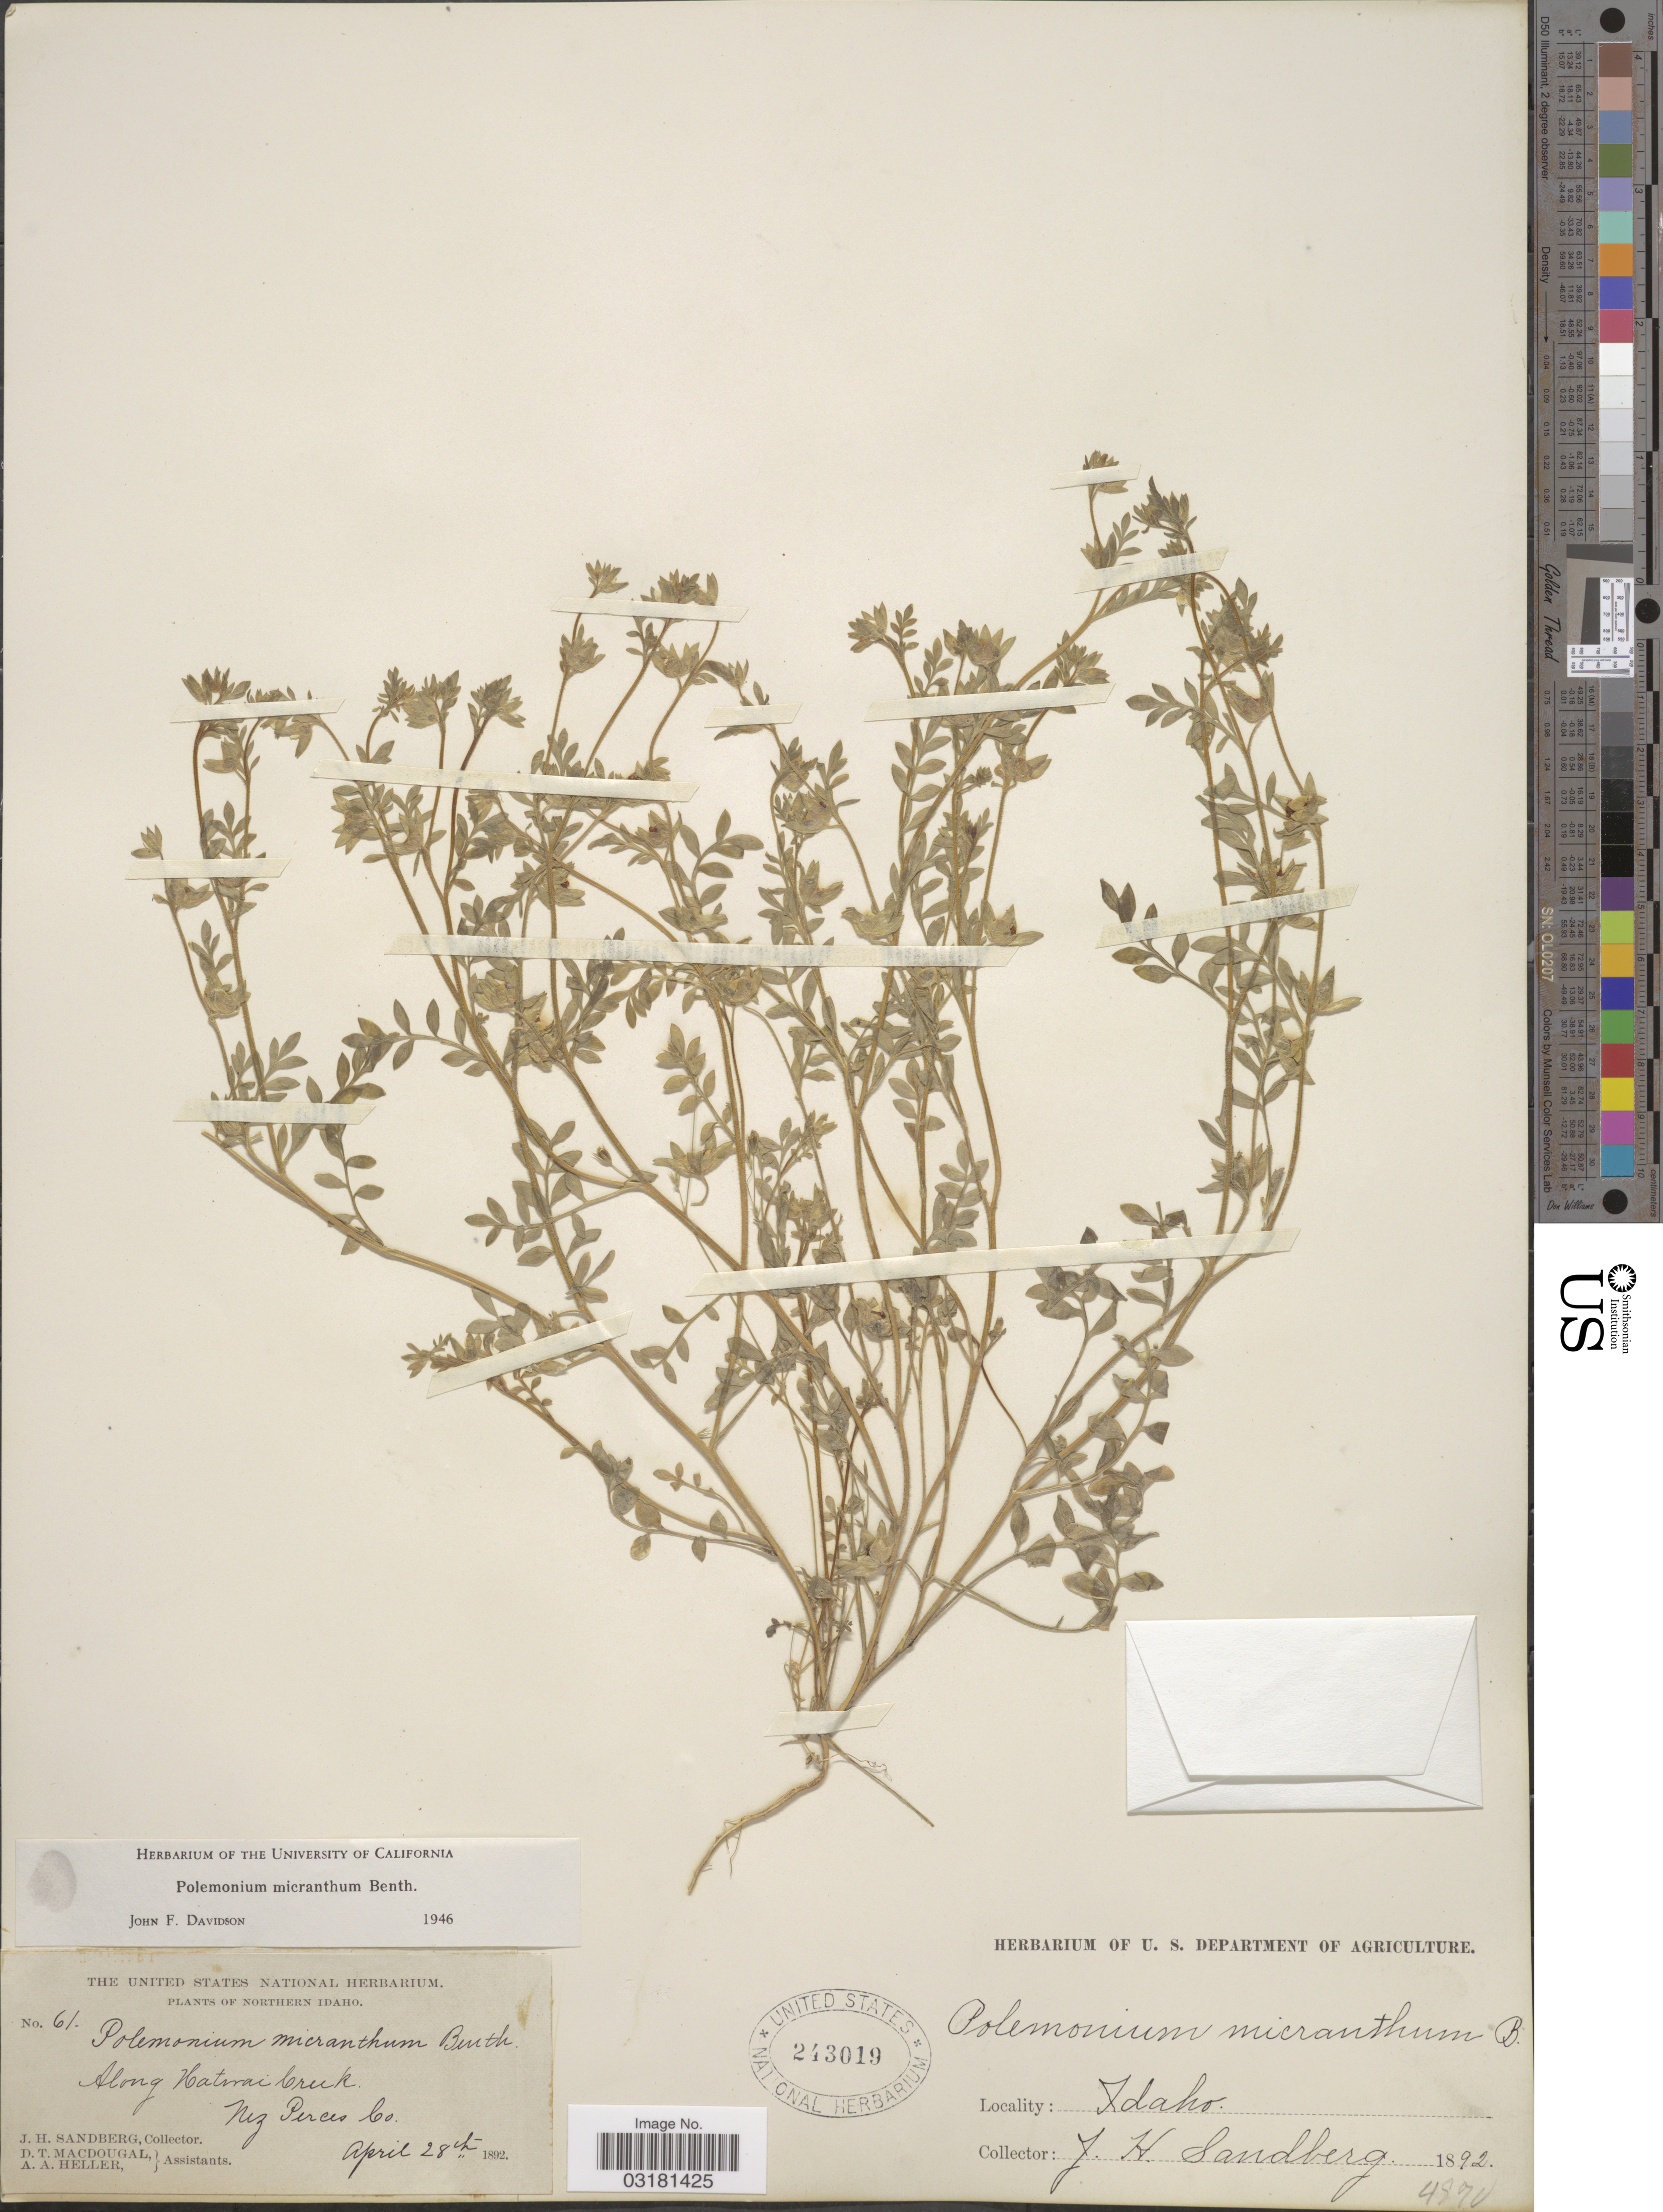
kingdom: Plantae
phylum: Tracheophyta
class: Magnoliopsida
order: Ericales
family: Polemoniaceae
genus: Polemonium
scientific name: Polemonium micranthum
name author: Benth.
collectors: J. H. Sandberg, D. T. MacDougal & A. A. Heller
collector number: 61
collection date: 1892-04-28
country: United States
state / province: Idaho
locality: Northern Idaho. Along Katmai Creek. Nez Perces Co.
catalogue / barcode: US 243019